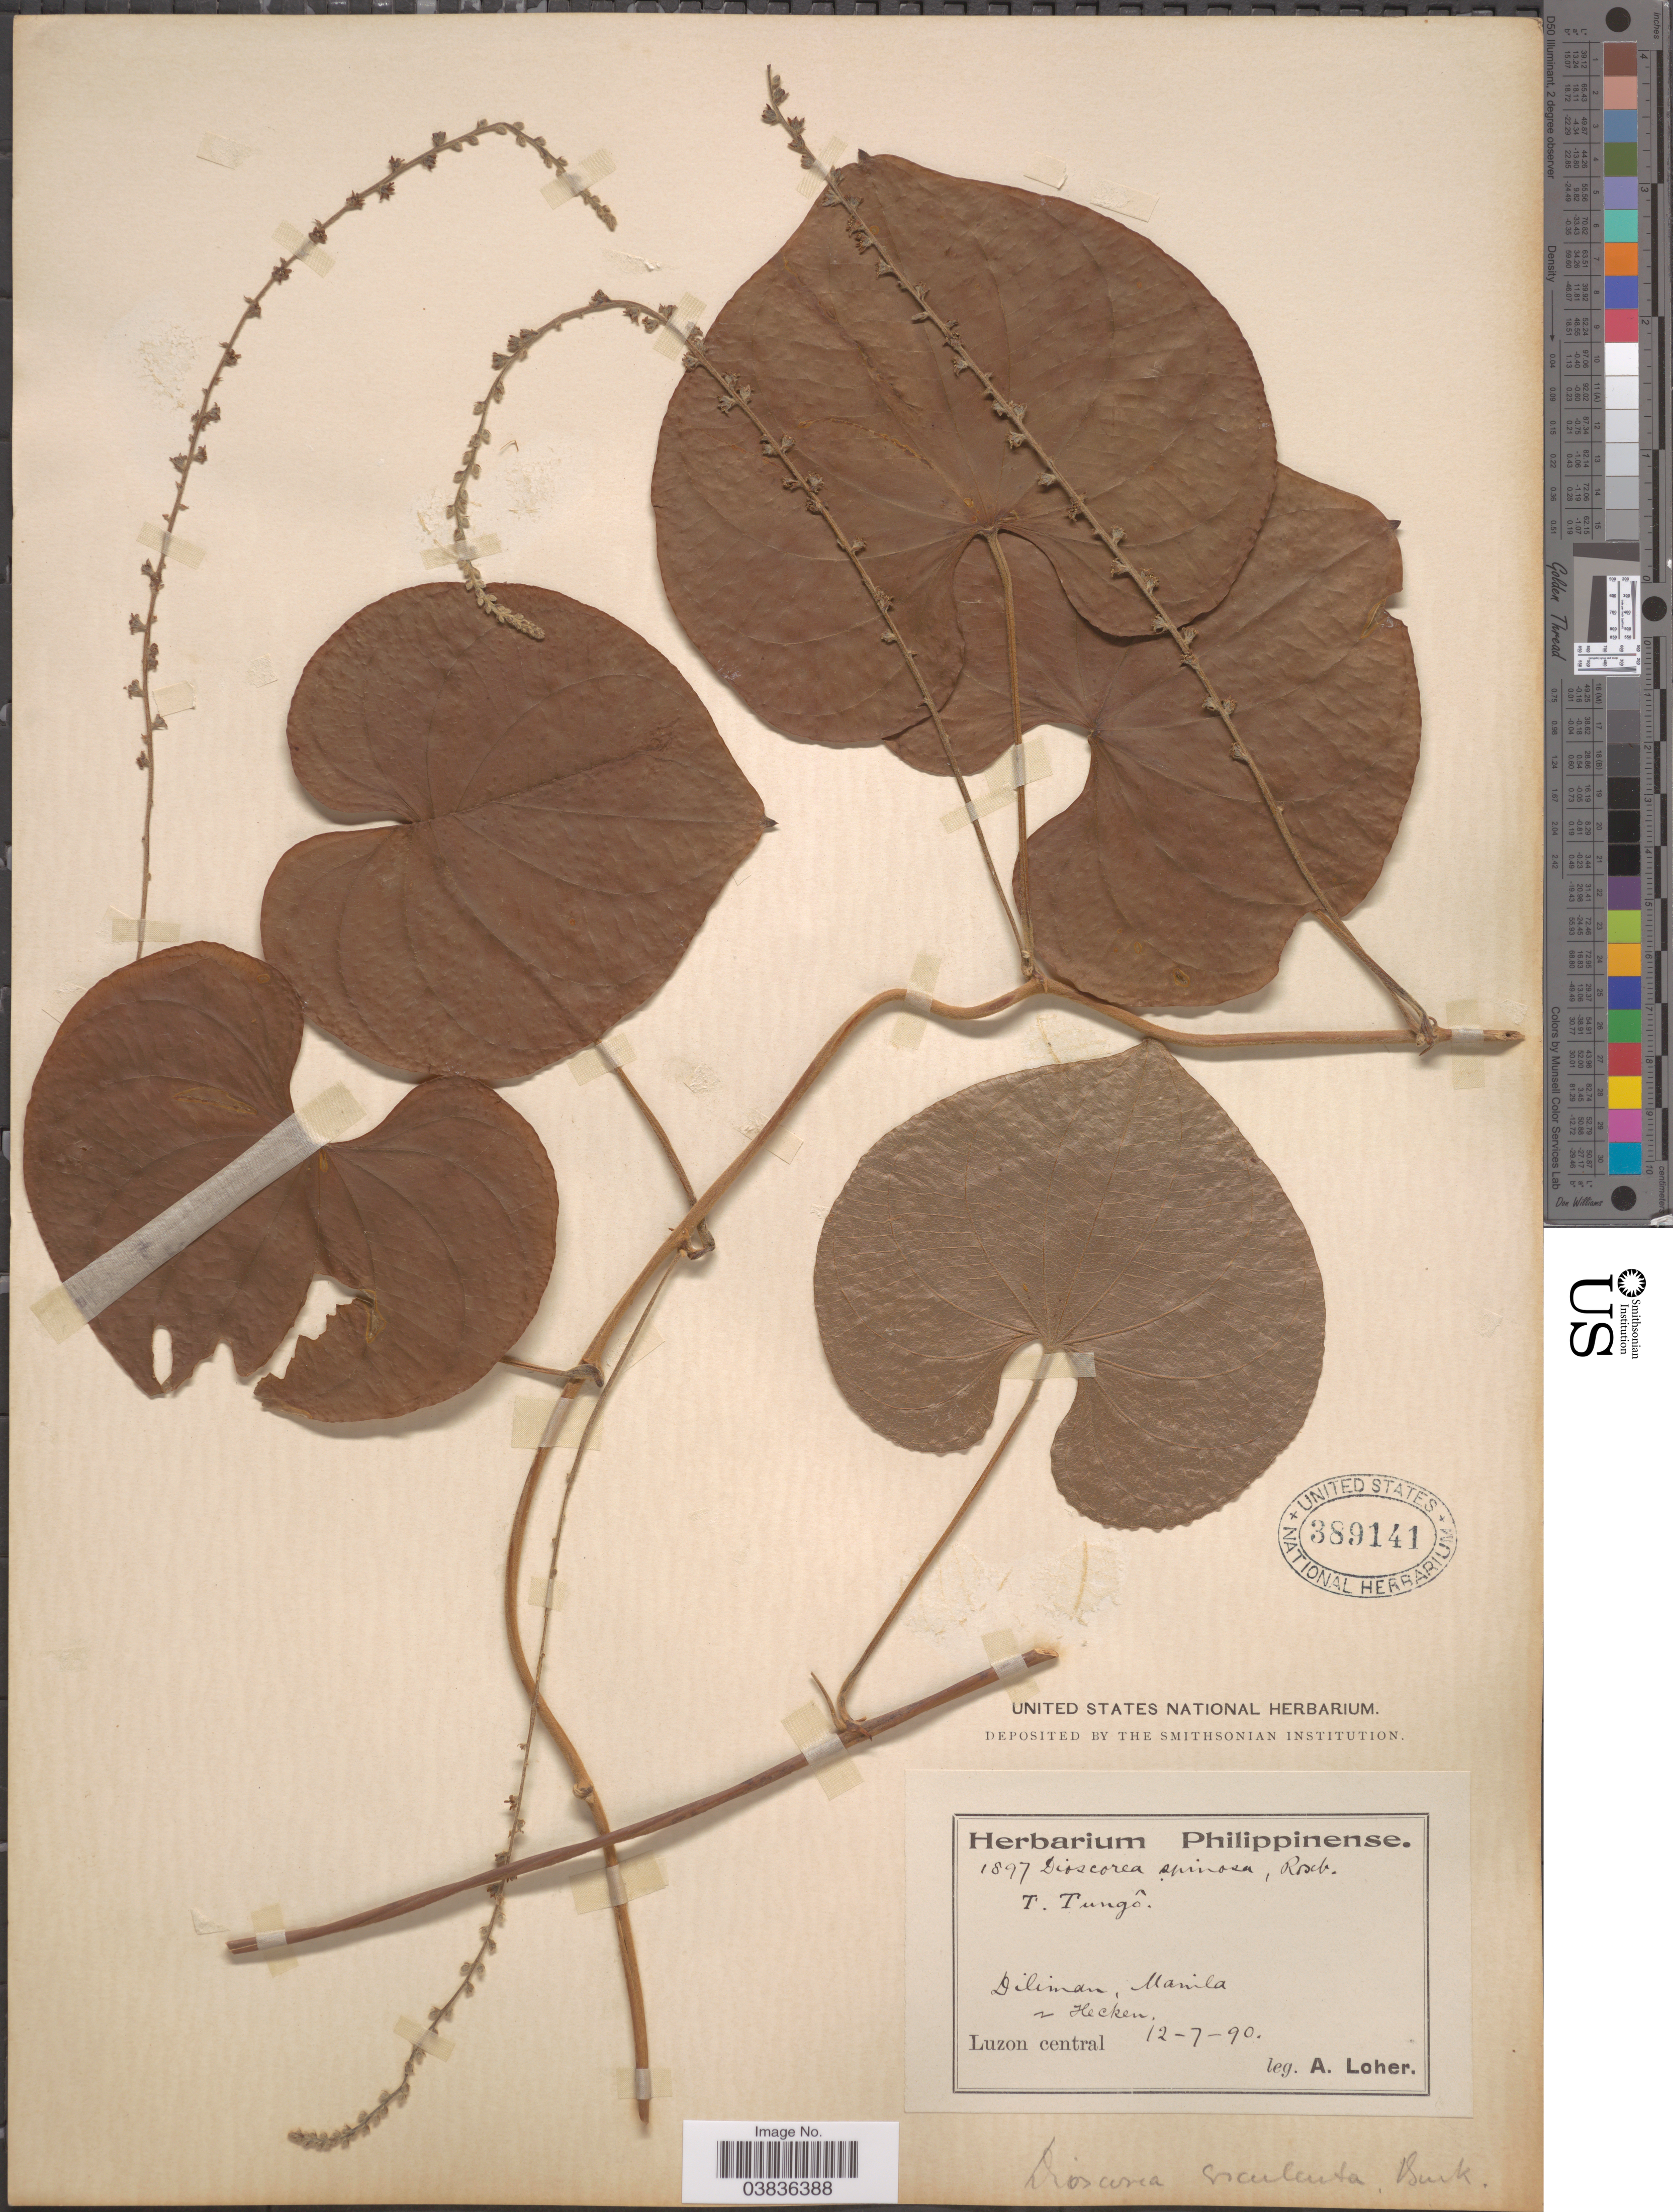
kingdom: Plantae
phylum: Tracheophyta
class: Liliopsida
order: Dioscoreales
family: Dioscoreaceae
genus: Dioscorea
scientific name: Dioscorea esculenta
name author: (Lour.) Burkill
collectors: A. Loher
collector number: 1897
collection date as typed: Transcribed d/m/y: 12/7/90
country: Philippines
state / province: Central Luzon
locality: Diliman, Manila. Hecken. Luzon central.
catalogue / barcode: US 389141